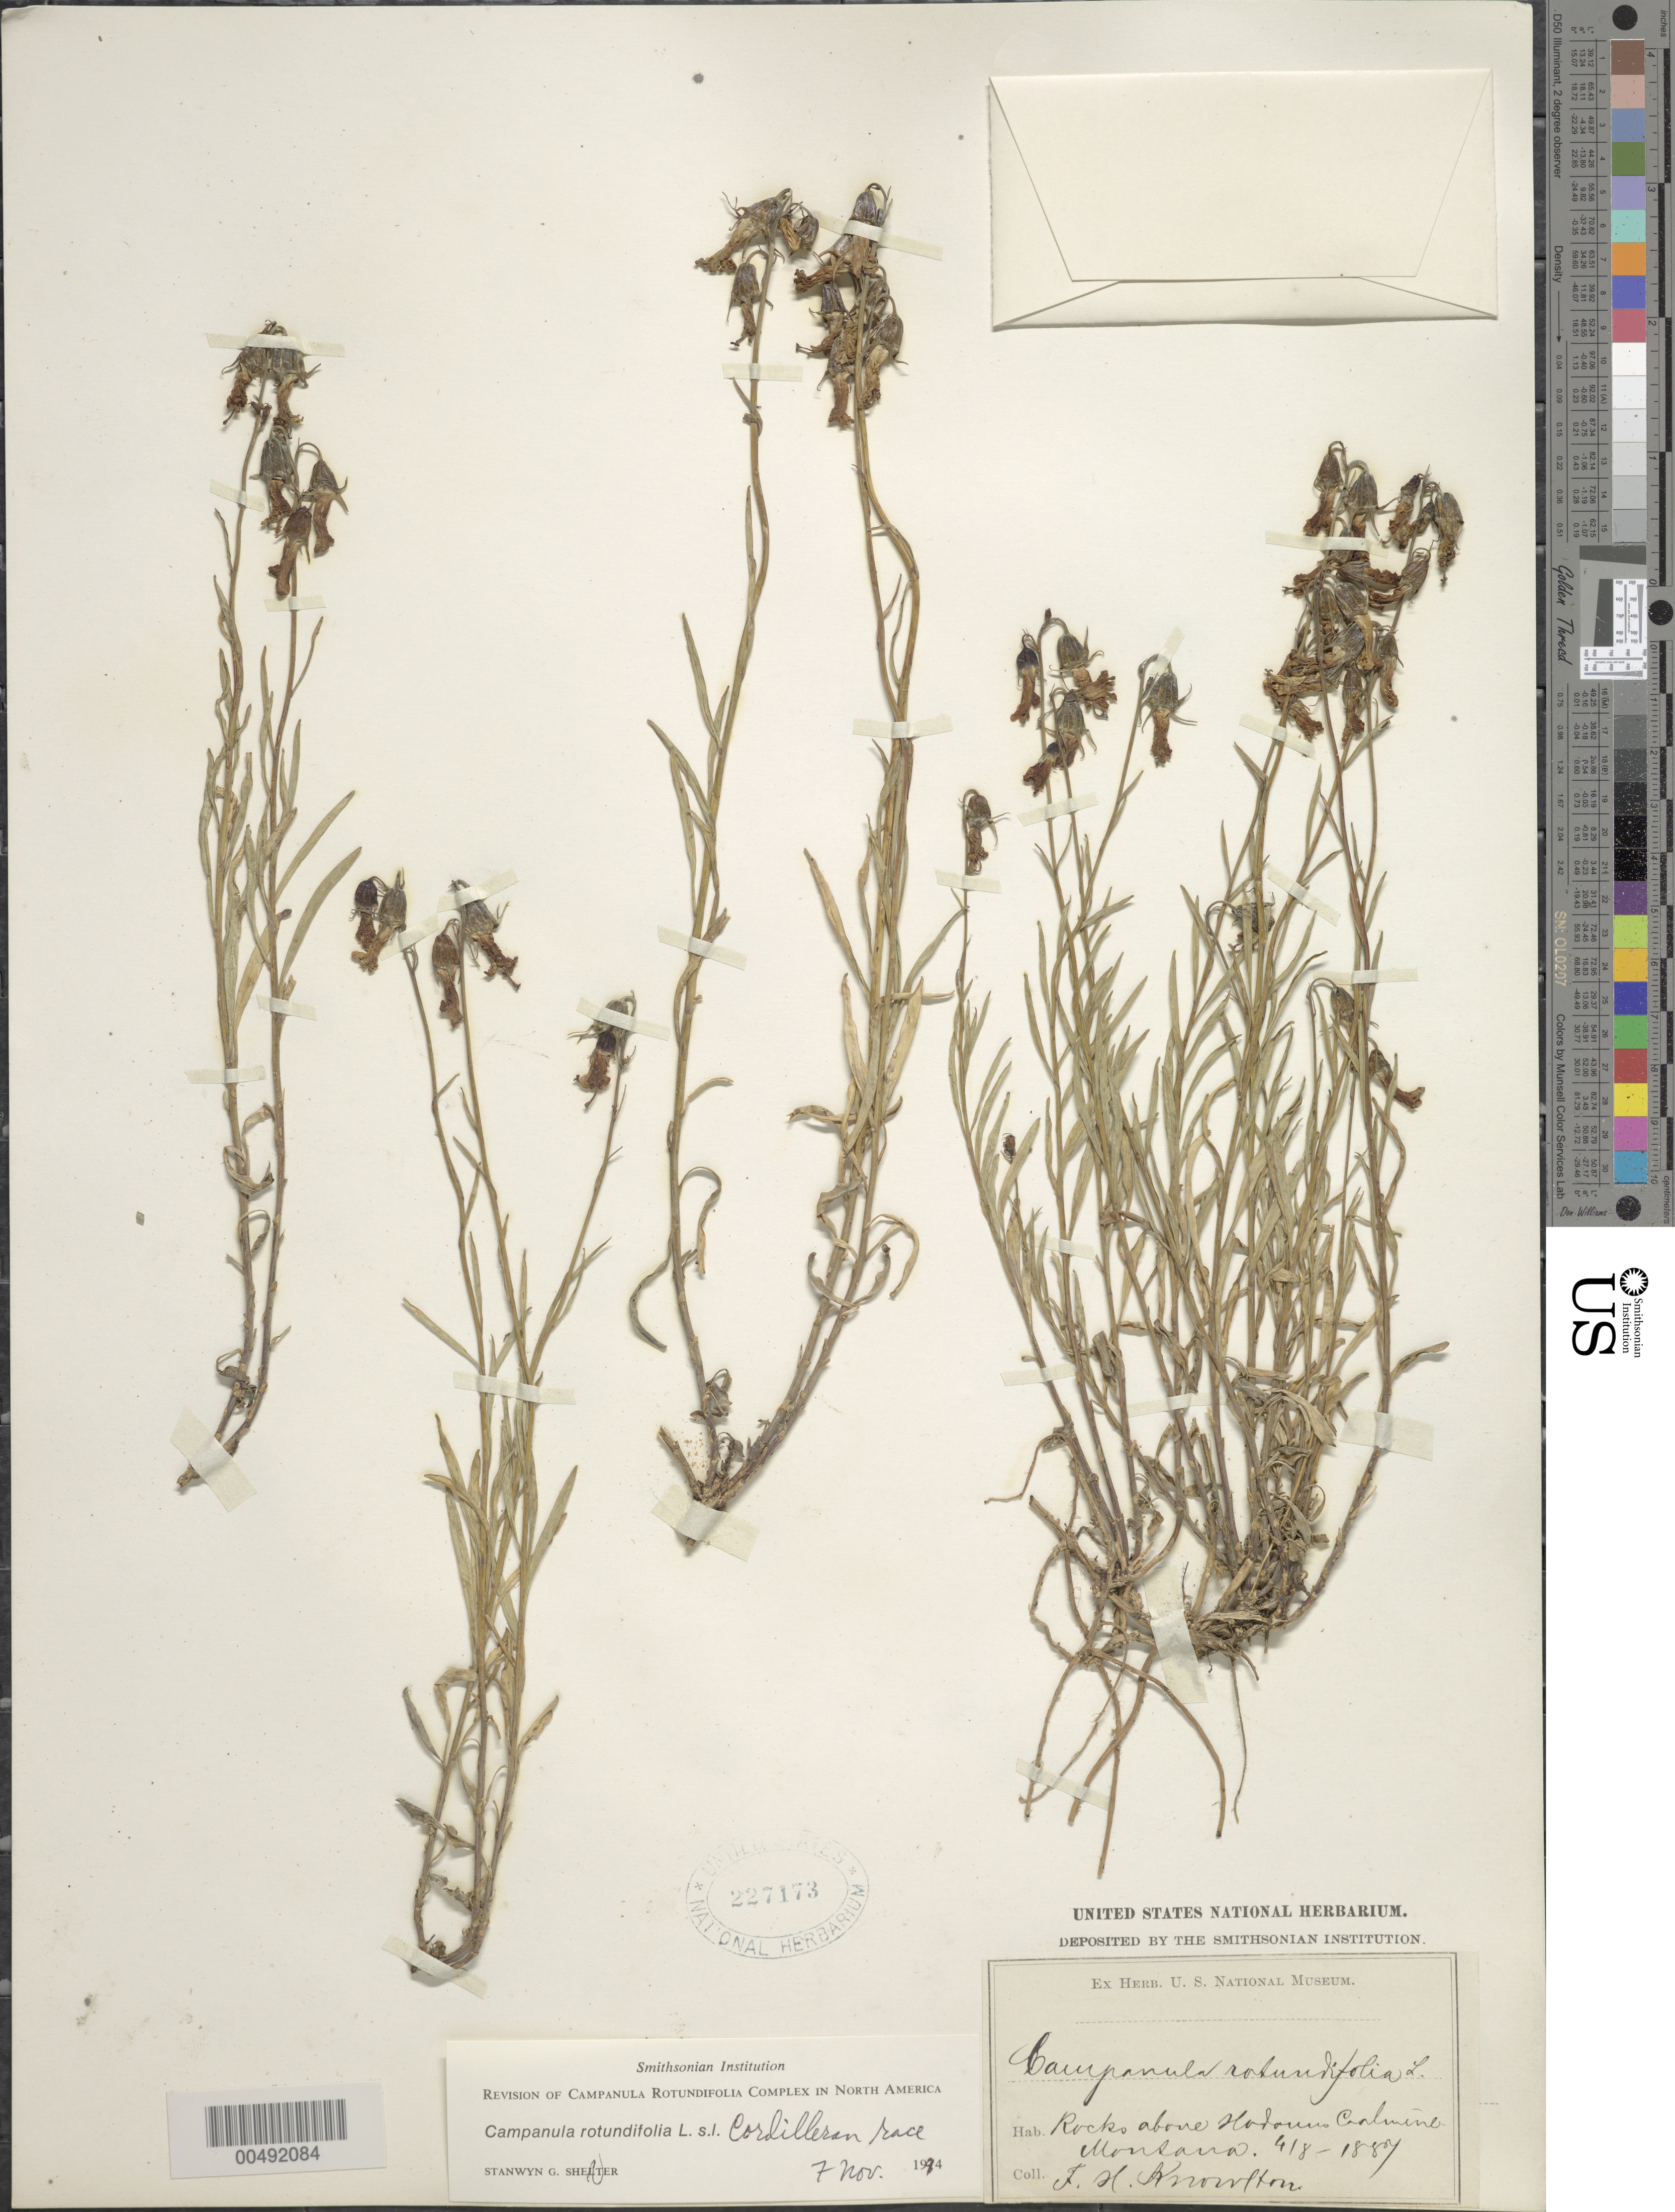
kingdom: Plantae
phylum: Tracheophyta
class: Magnoliopsida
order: Asterales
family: Campanulaceae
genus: Campanula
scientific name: Campanula rotundifolia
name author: L.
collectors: F. H. Knowlton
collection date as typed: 04 Aug 1887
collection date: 1887-08-04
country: United States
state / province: Montana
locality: Rocks above Hadoun's Coalmine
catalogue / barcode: US 227173